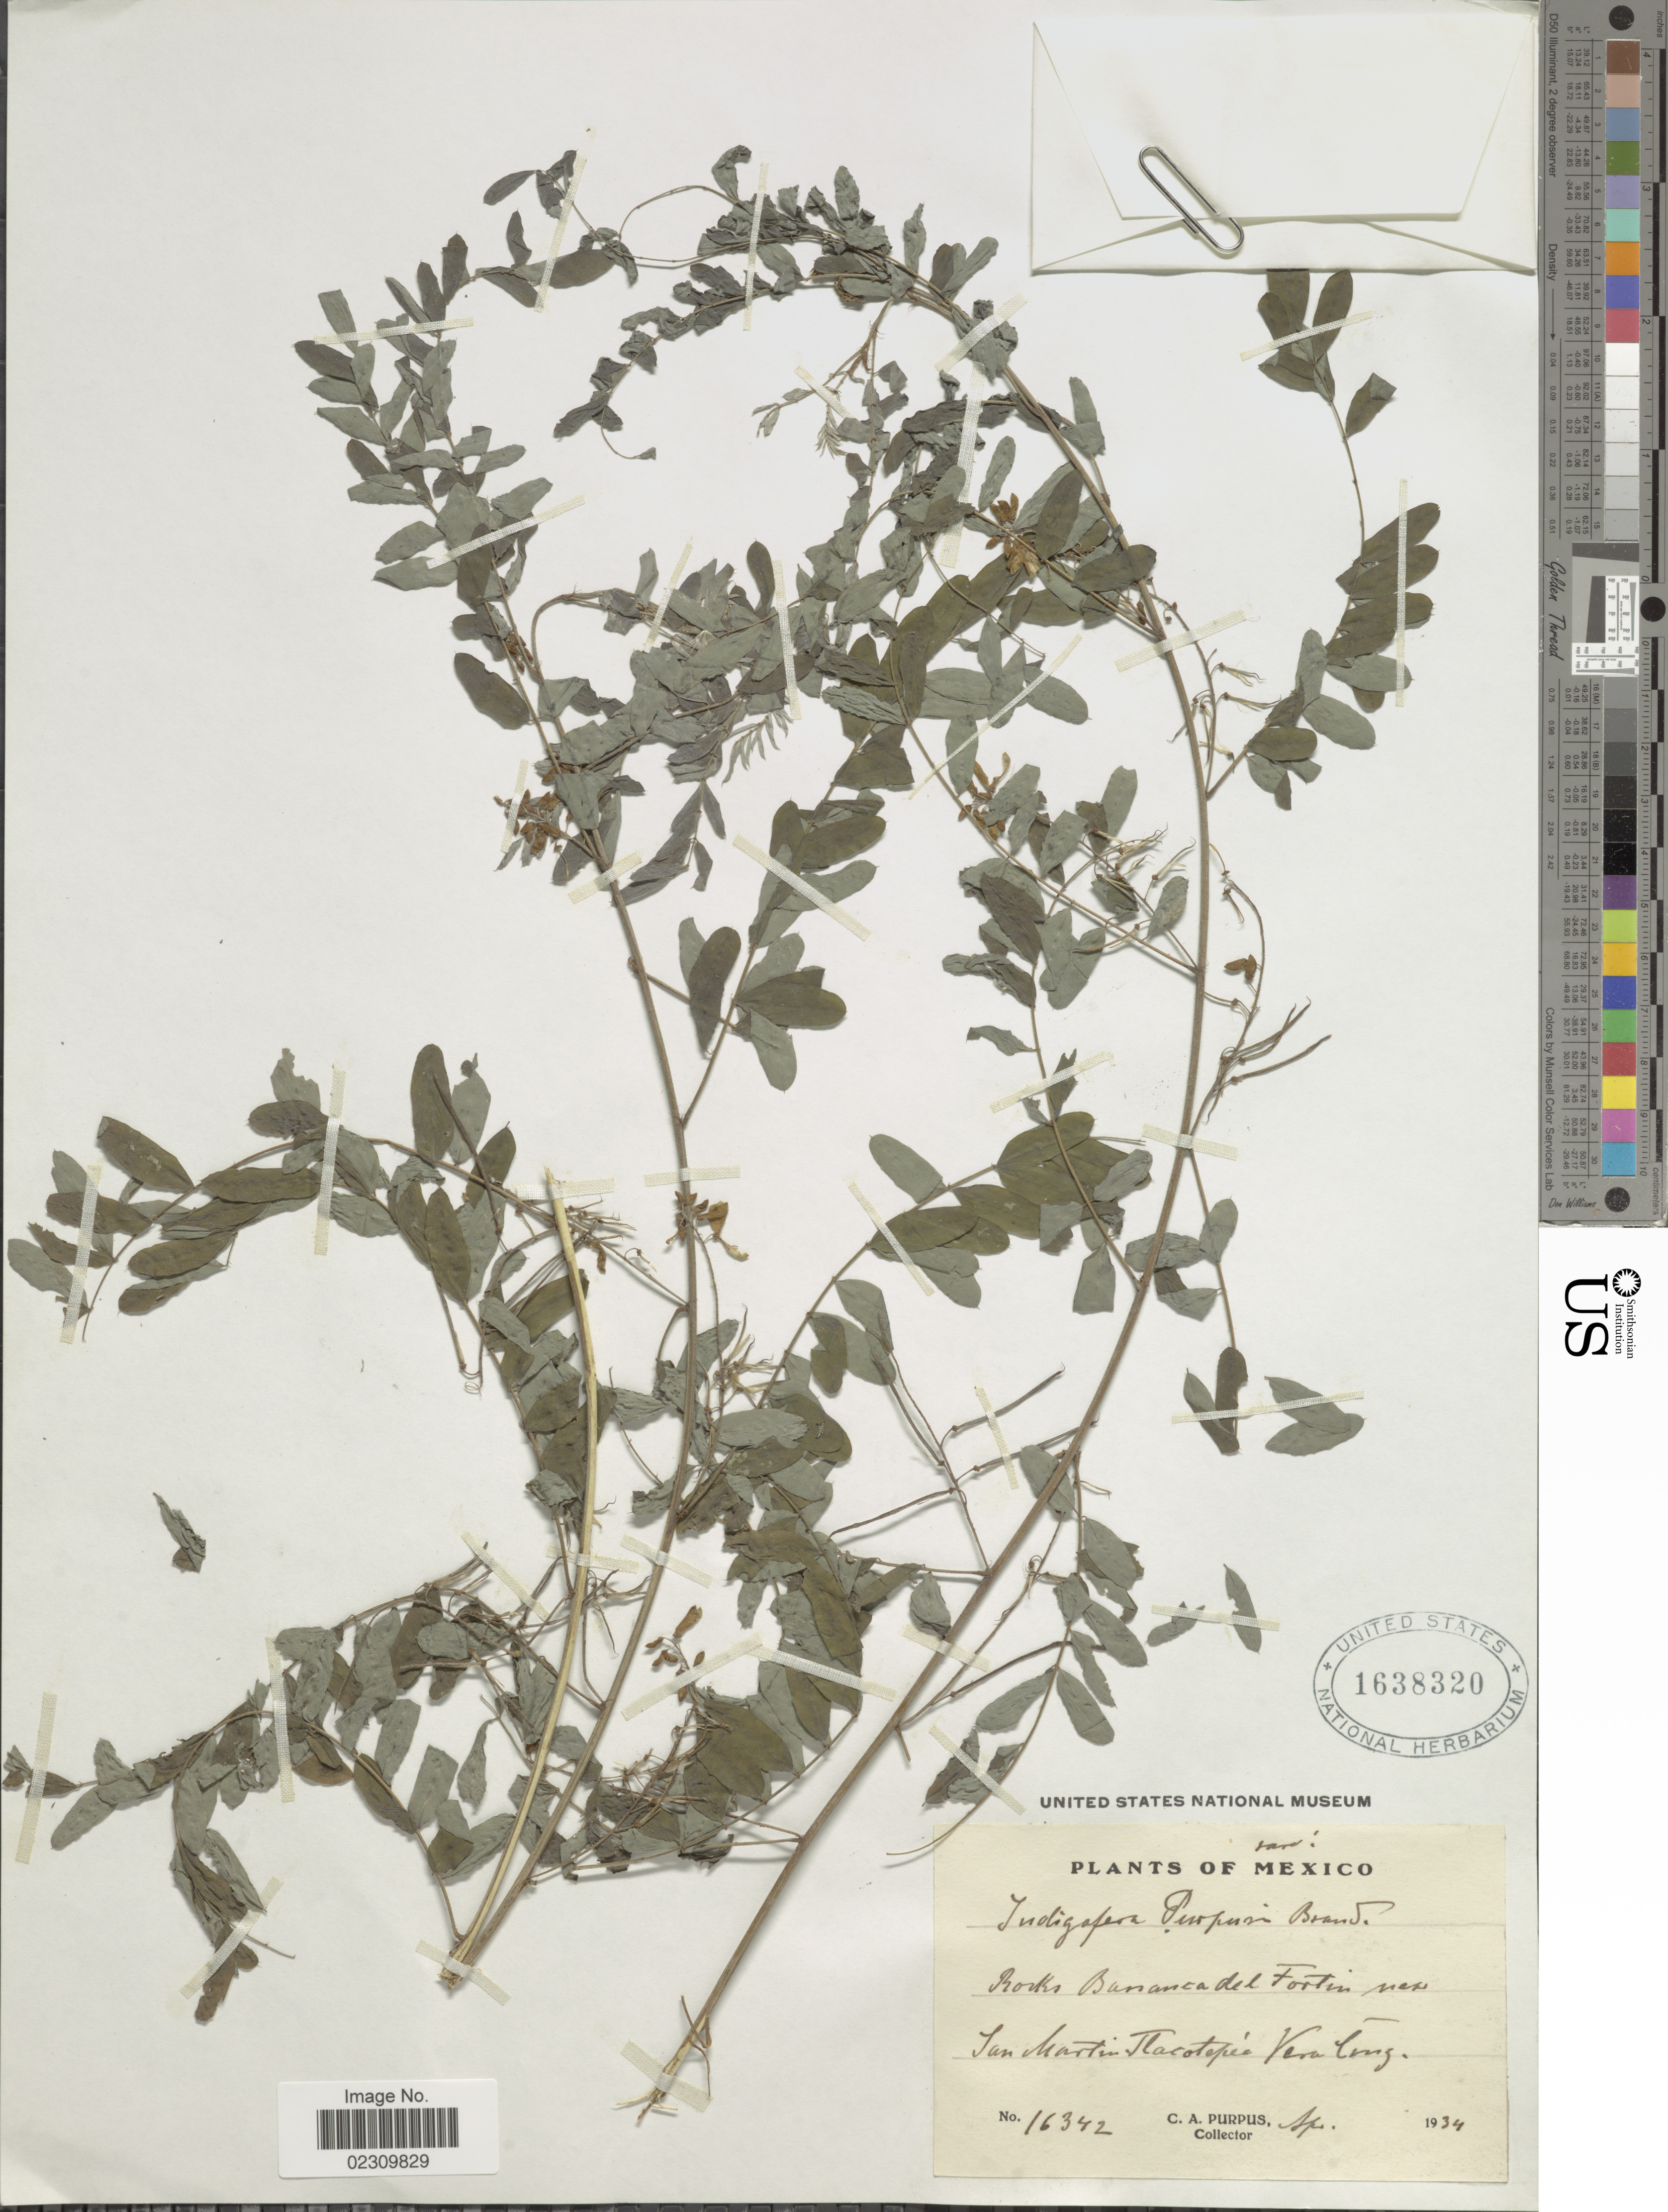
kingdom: Plantae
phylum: Tracheophyta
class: Magnoliopsida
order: Fabales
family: Fabaceae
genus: Indigofera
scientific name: Indigofera purpusii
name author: Brandegee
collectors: C. A. Purpus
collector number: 16342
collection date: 1934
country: Mexico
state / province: Veracruz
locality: San Martin Tlacotepec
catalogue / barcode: US 1638320